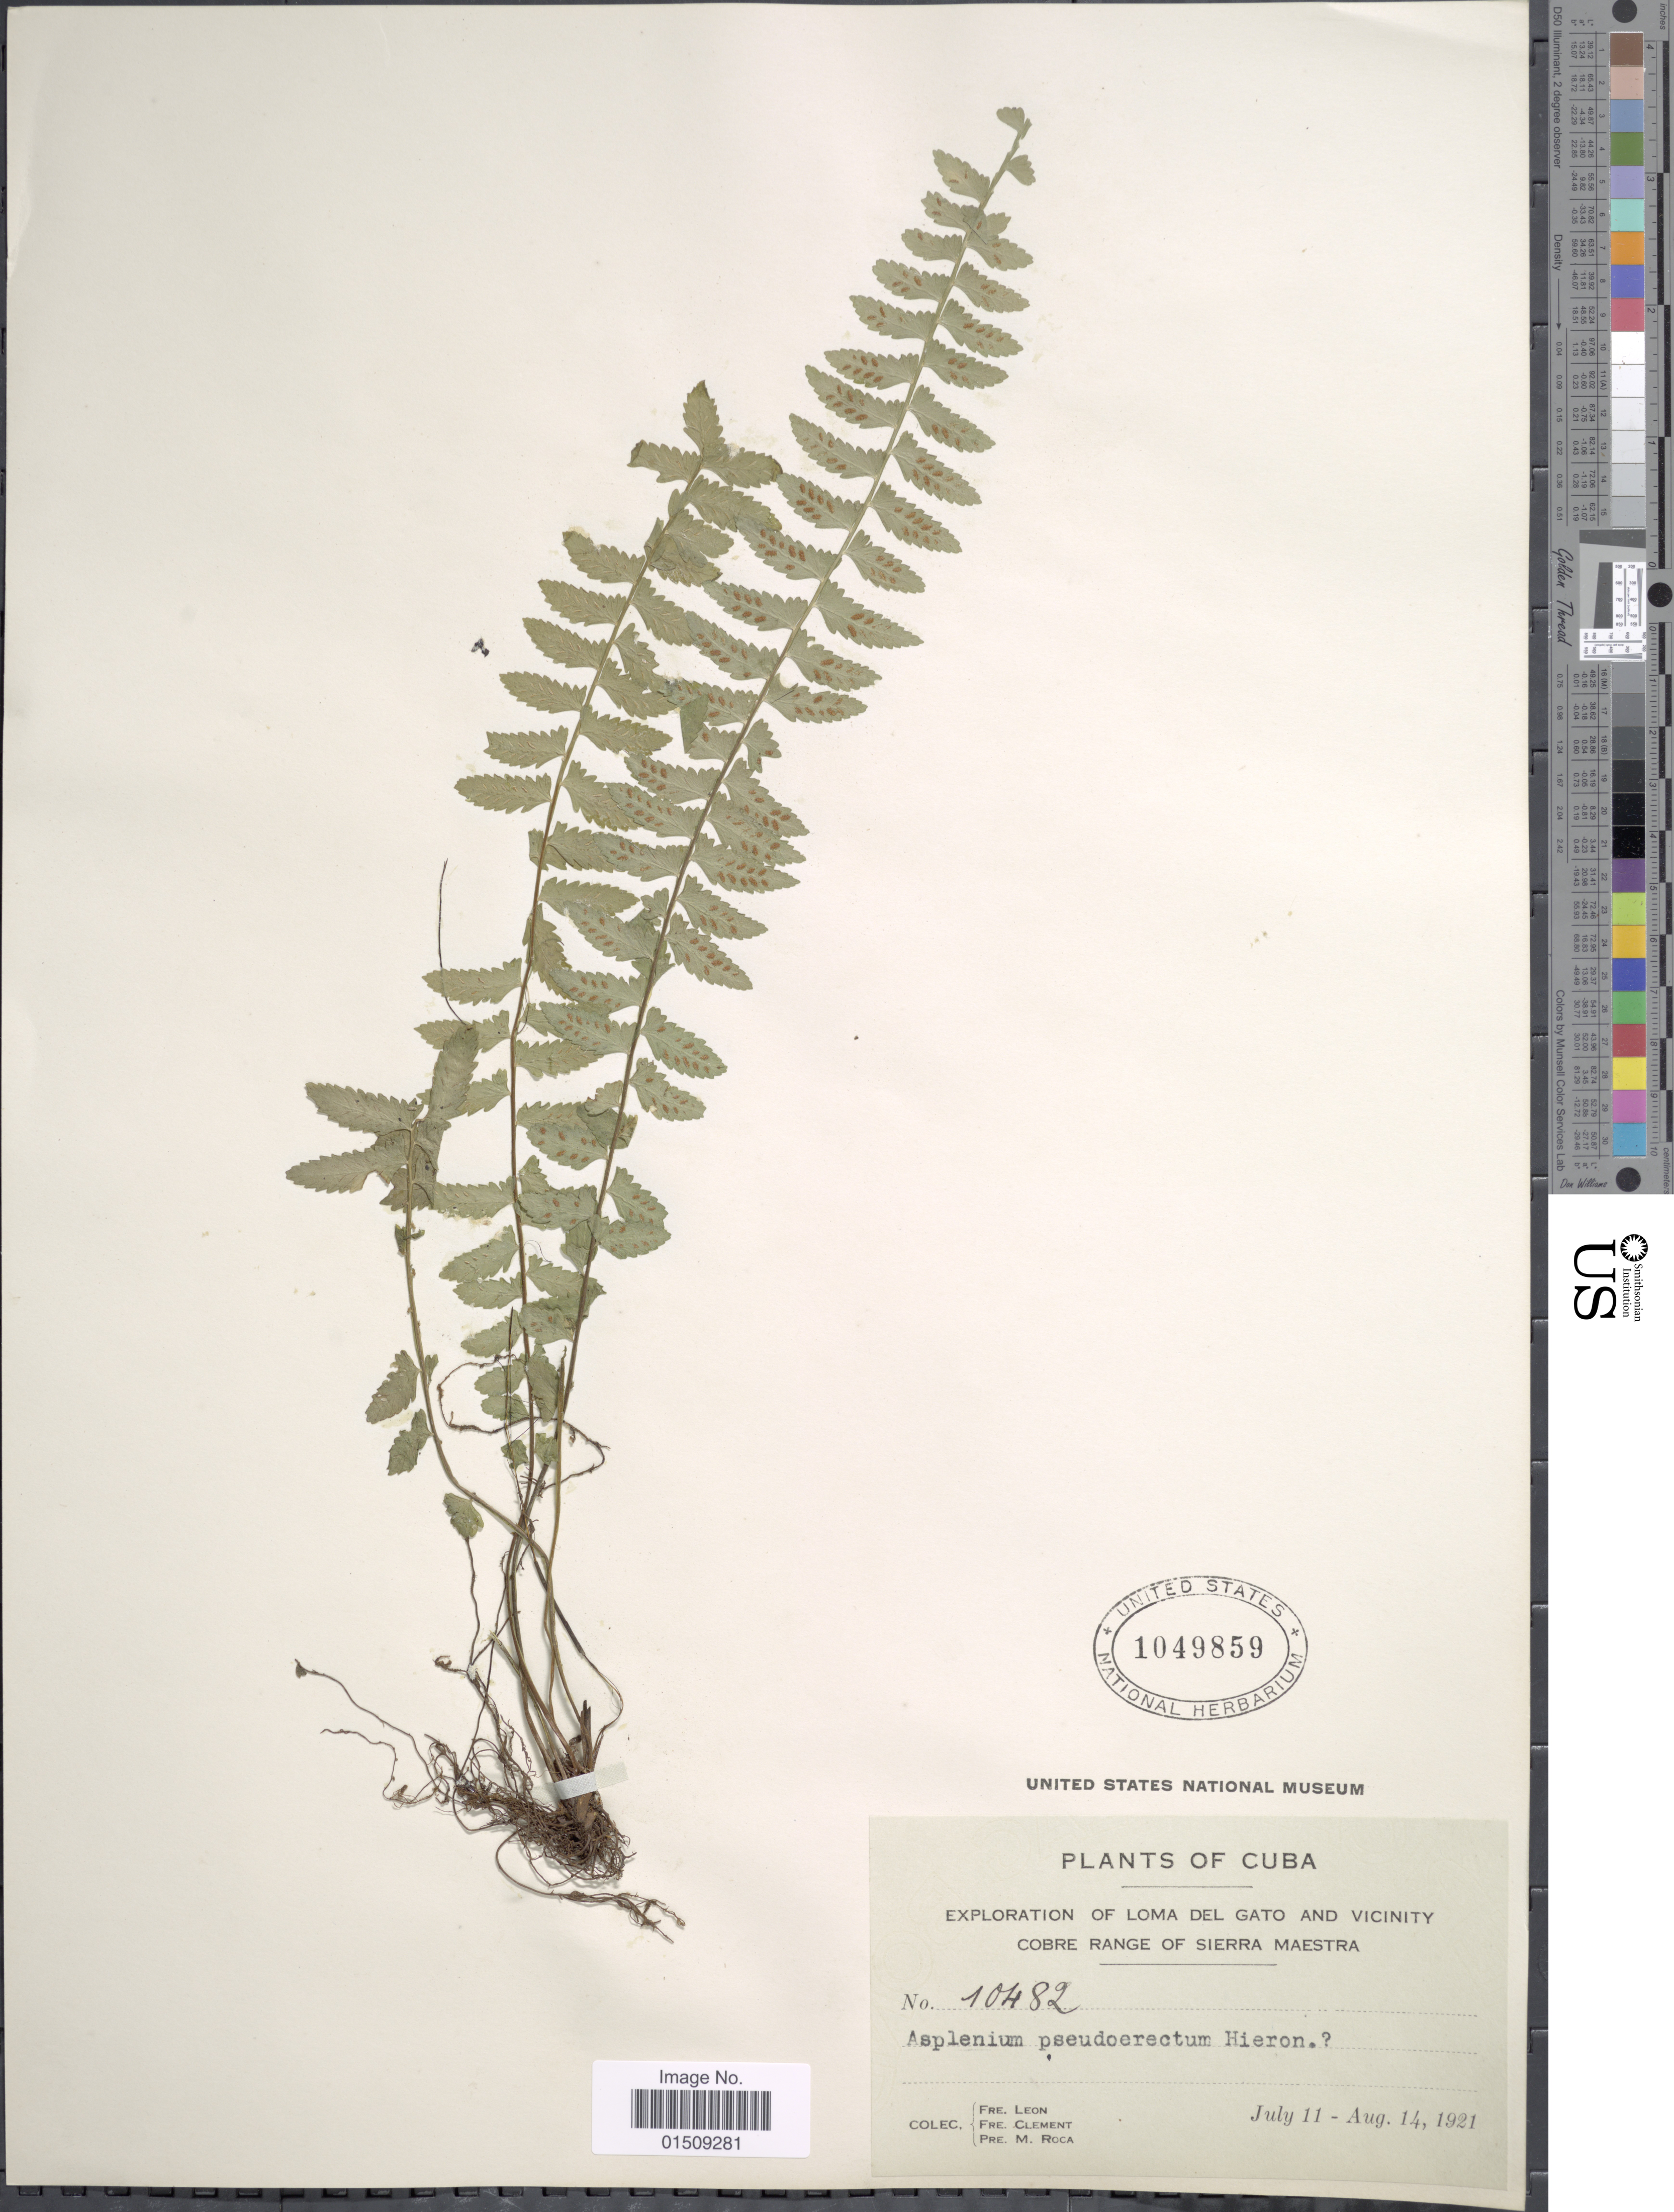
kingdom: Plantae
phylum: Tracheophyta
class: Polypodiopsida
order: Polypodiales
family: Aspleniaceae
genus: Asplenium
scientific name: Asplenium pteropus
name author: Kaulf.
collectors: Bro. León, B. Clement & M. Roca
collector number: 10482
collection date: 1921-07-11/1921-08-14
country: Cuba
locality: Loma del Gato and vicinity, Cobre range of Sierra Maestra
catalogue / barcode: US 1049859